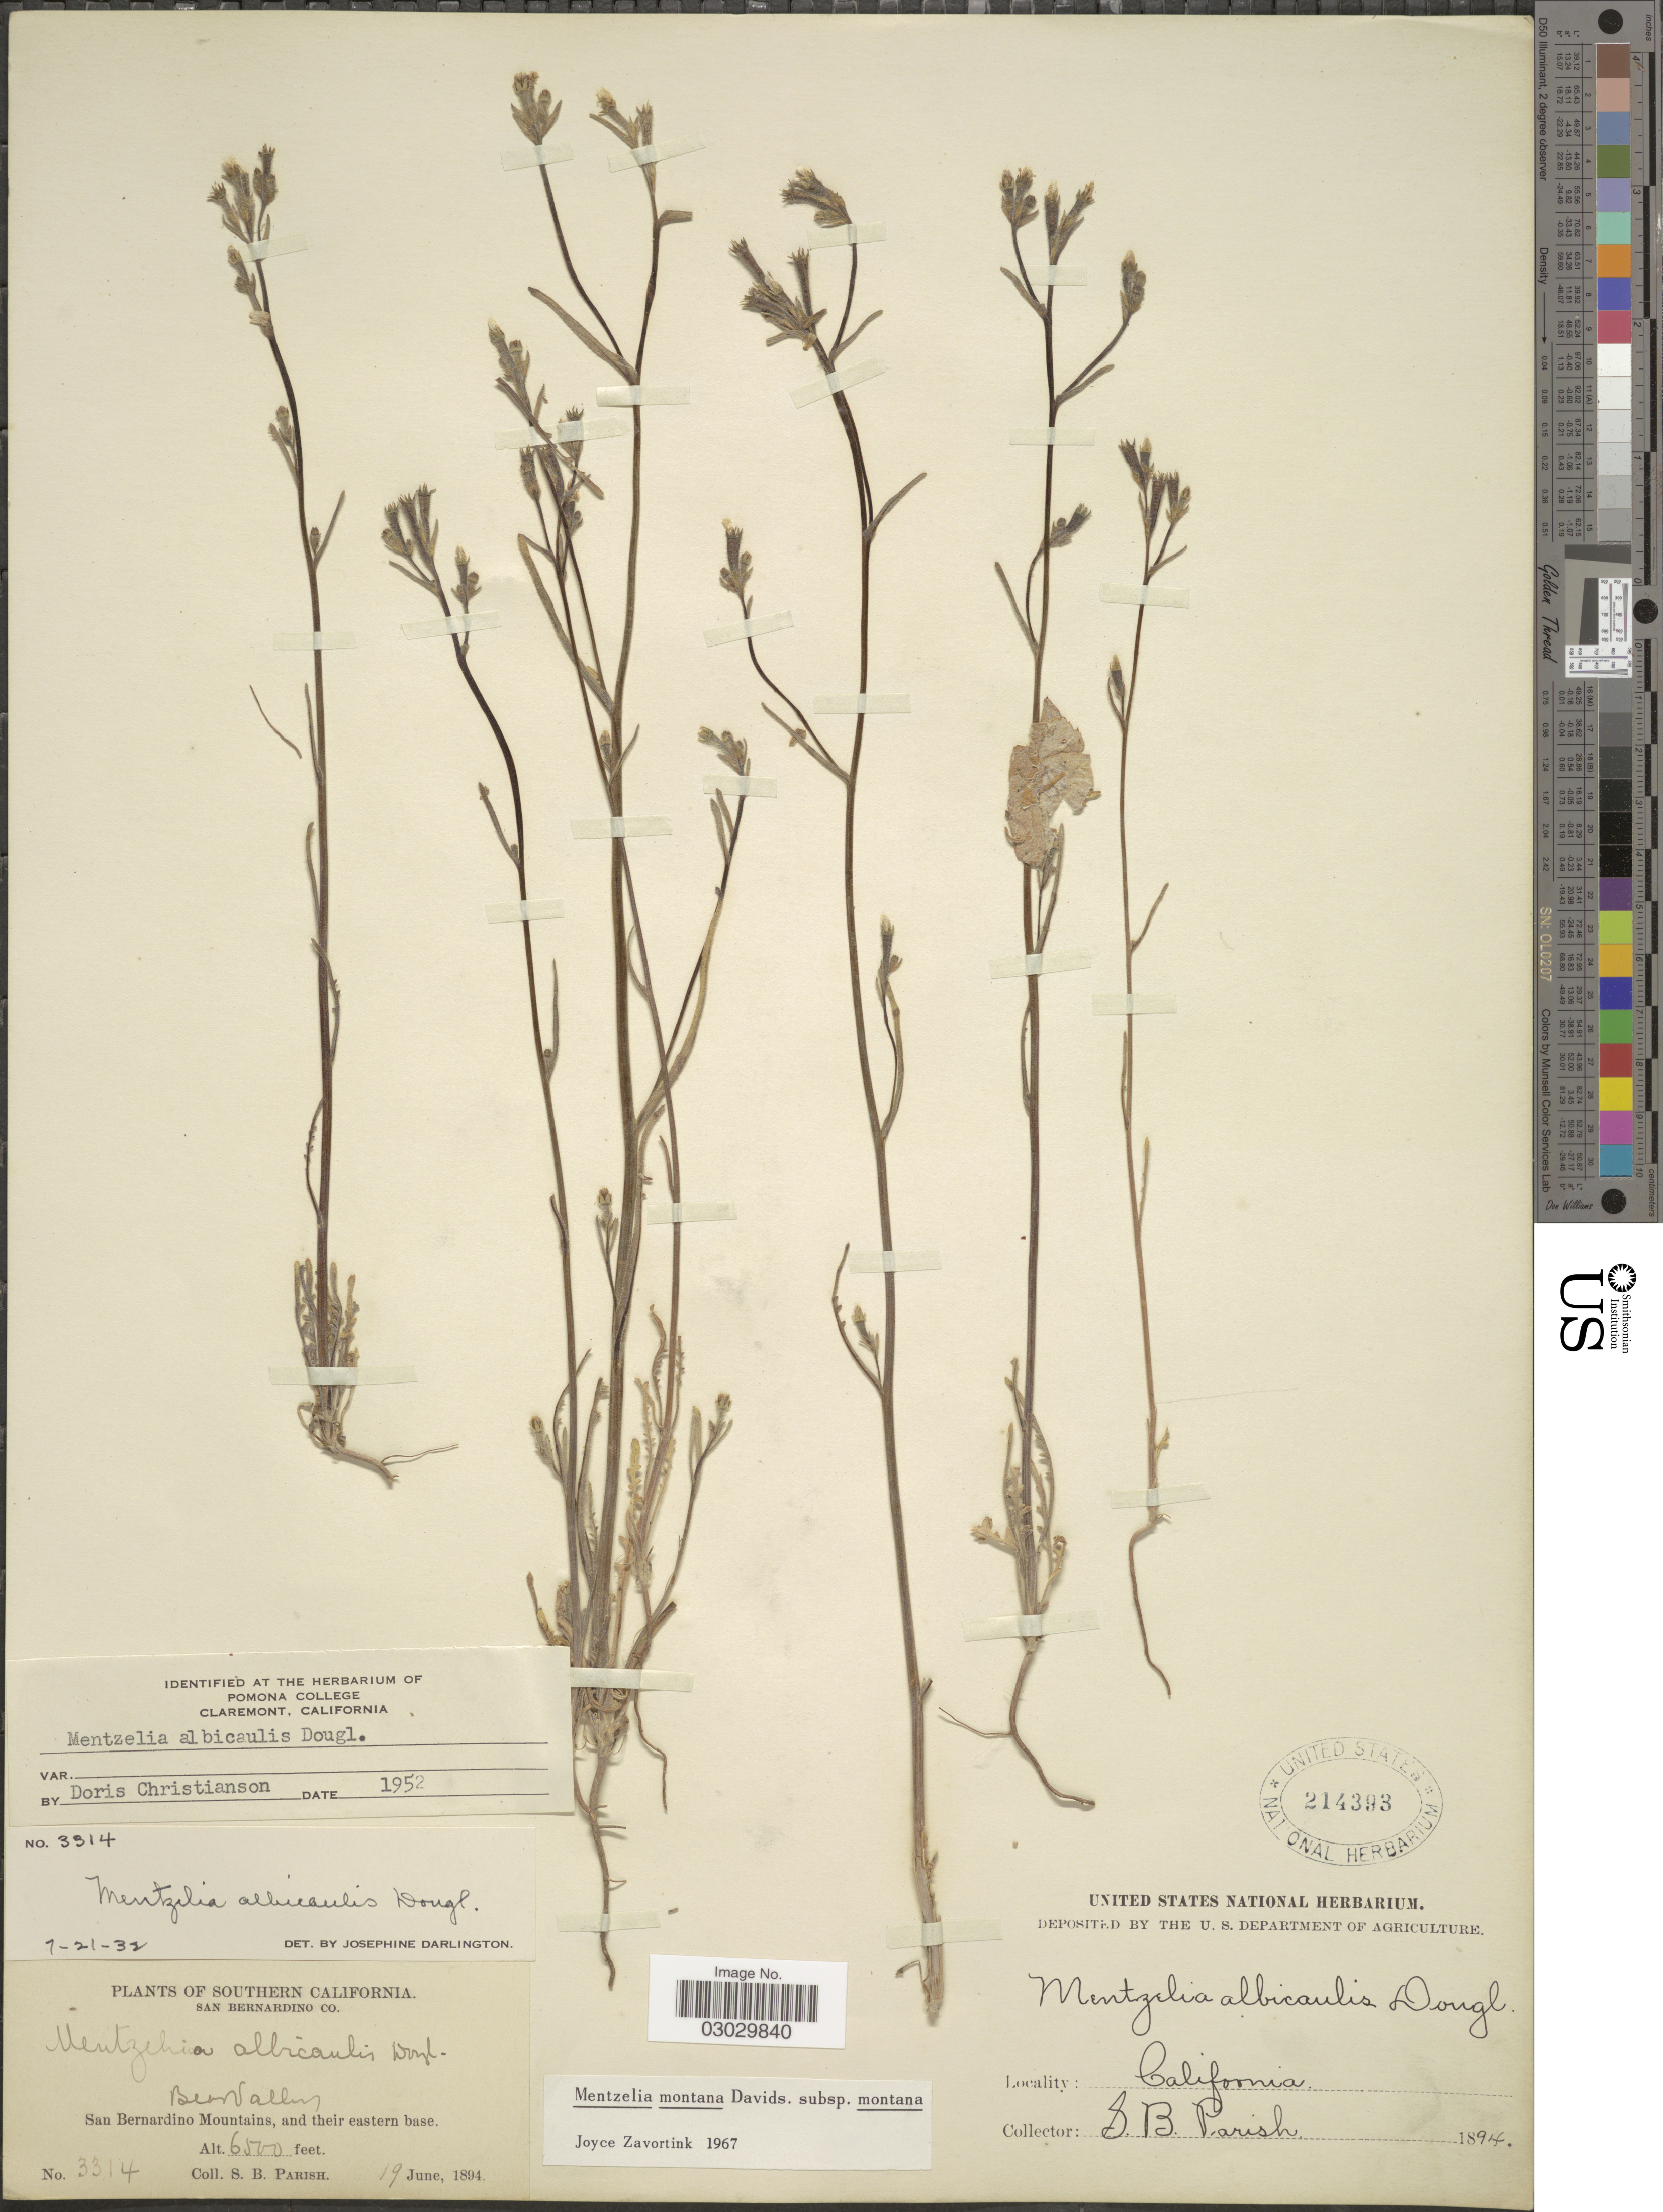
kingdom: Plantae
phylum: Tracheophyta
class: Magnoliopsida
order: Cornales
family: Loasaceae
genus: Mentzelia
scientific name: Mentzelia montana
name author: (Davidson) Davidson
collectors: S. B. Parish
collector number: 3314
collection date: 1894-06-19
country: United States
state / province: California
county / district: San Bernardino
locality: Southern California. San Bernardino Co., Bear Valley. San Bernardino Mountains, and their eastern base.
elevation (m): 1981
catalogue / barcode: US 214393